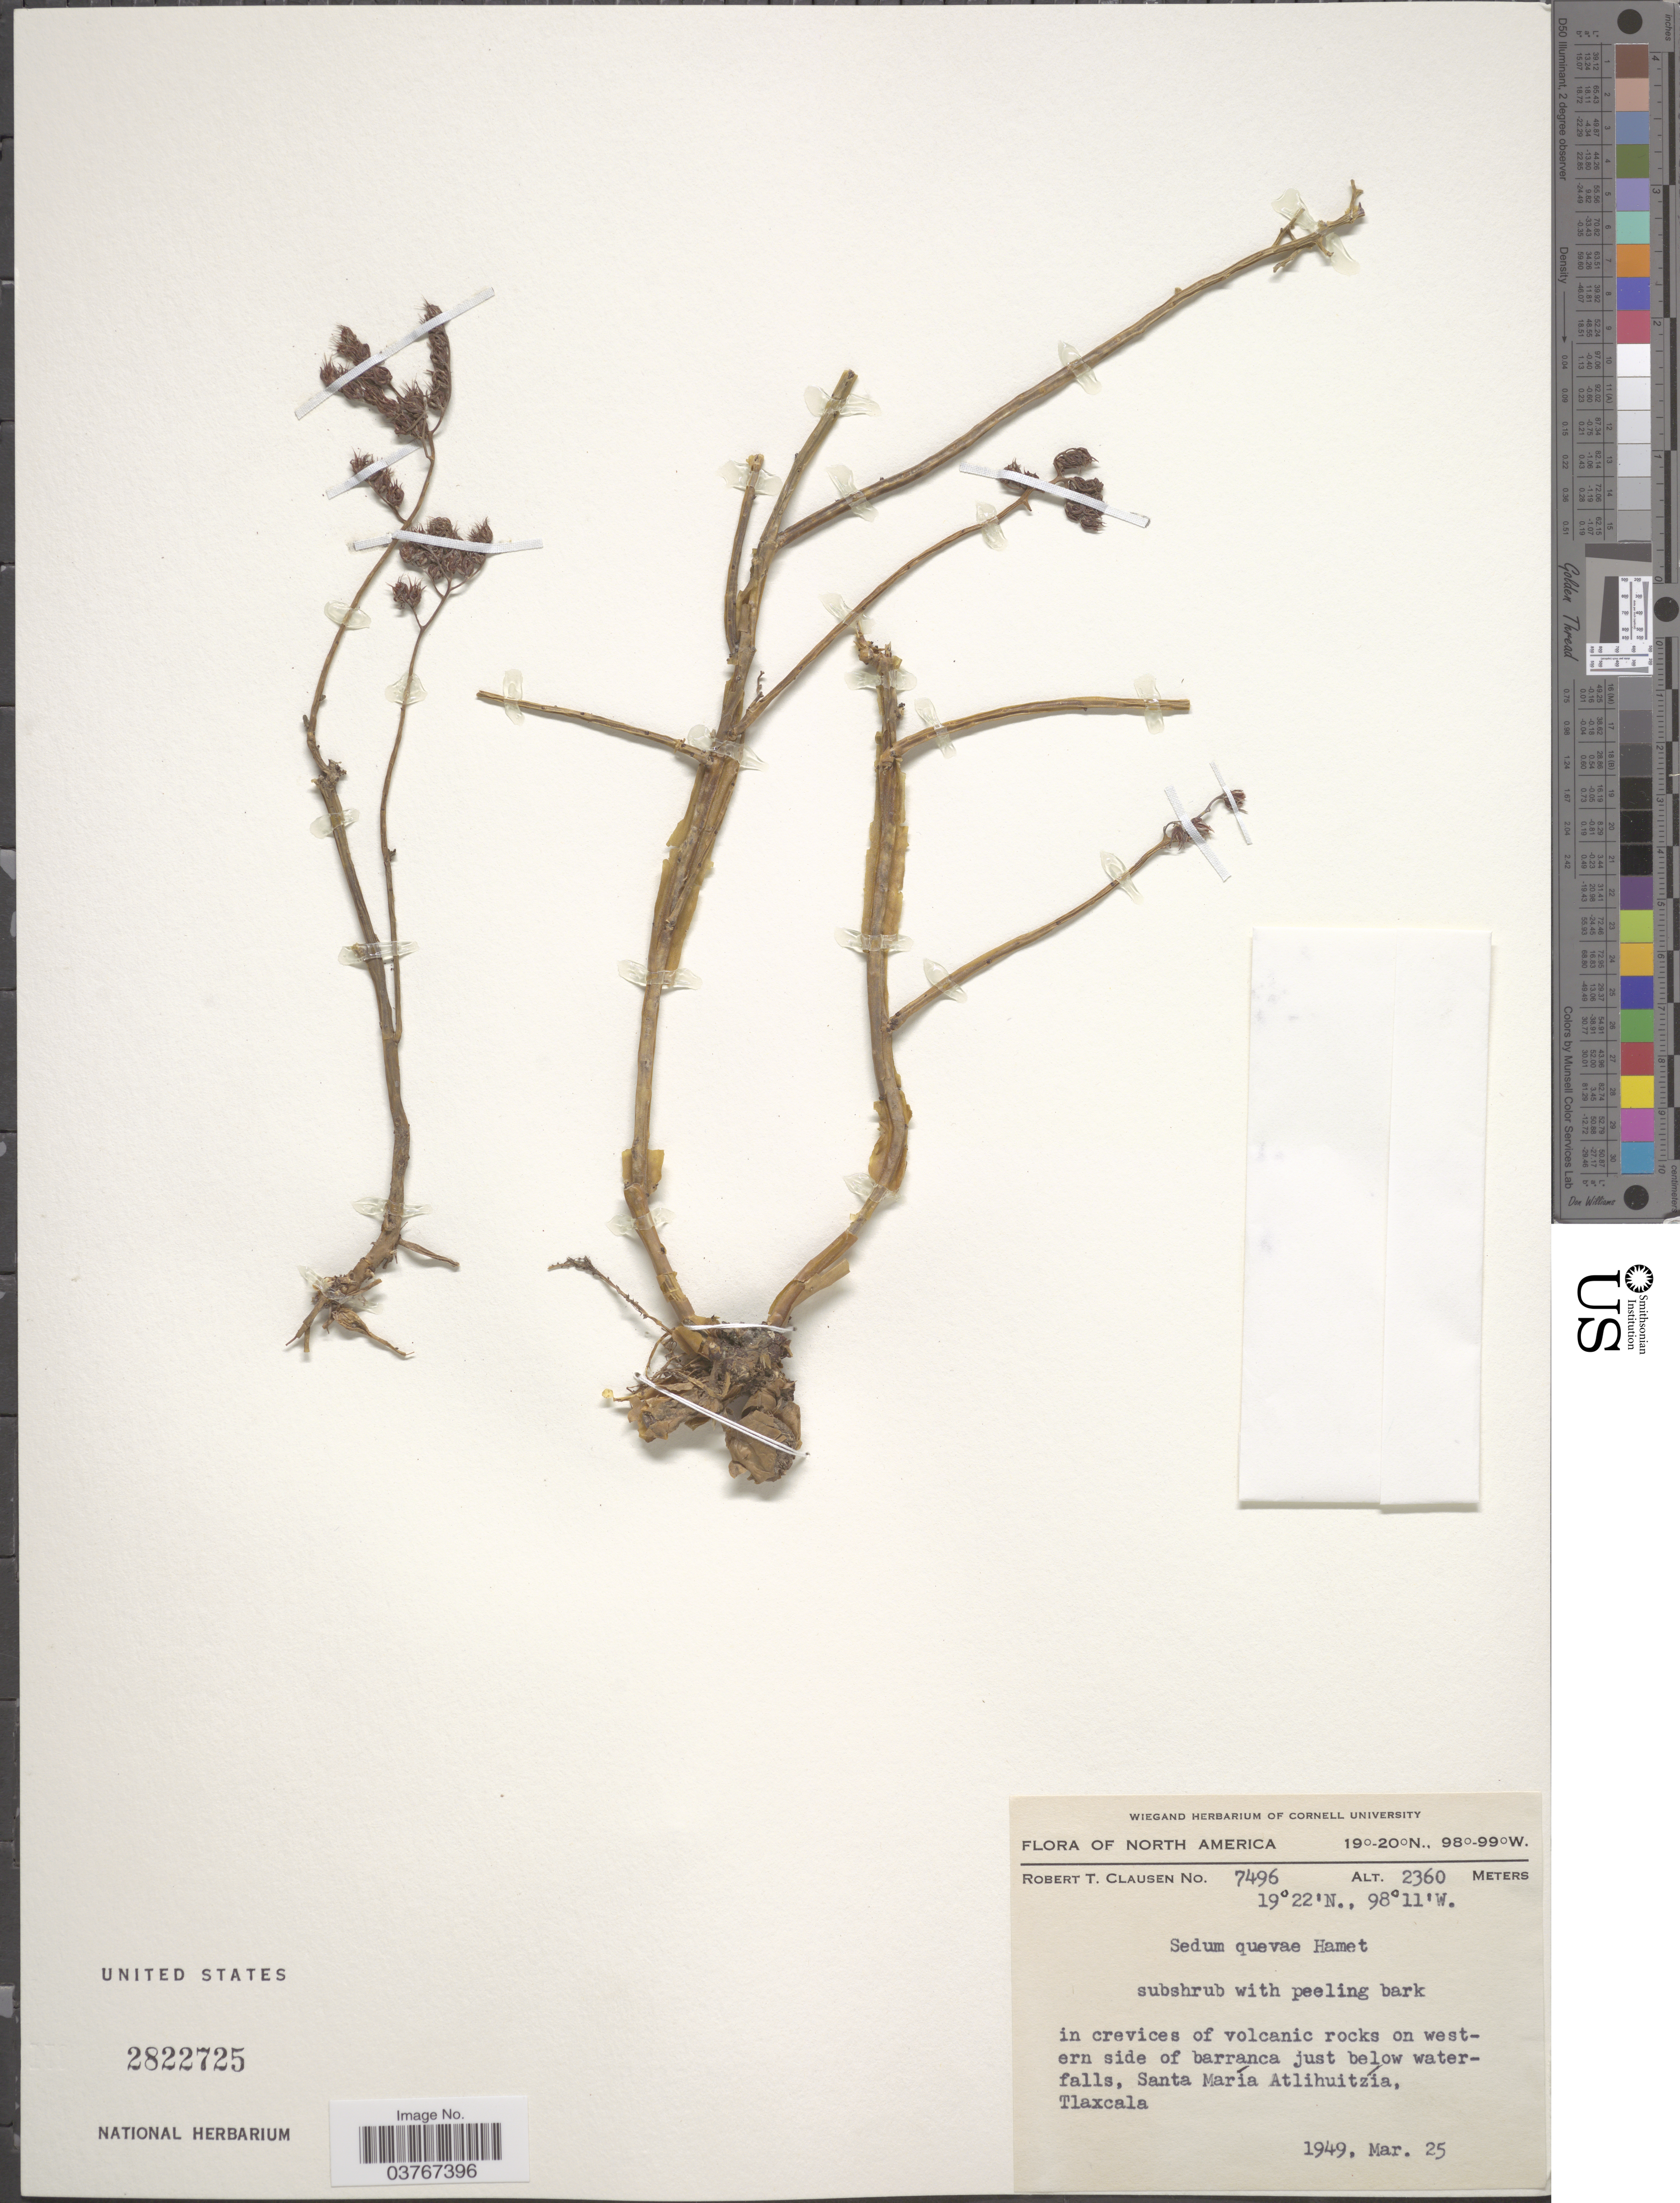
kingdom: Plantae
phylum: Tracheophyta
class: Magnoliopsida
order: Saxifragales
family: Crassulaceae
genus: Sedum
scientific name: Sedum quevae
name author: Raym.-Hamet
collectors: R. T. Clausen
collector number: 7496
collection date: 1949-03-25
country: Mexico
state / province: Tlaxcala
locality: In crevices of volcanic rocks on western side of barranca just below waterfalls, Santa María Atlihuitzia.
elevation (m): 2360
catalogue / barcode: US 2822725